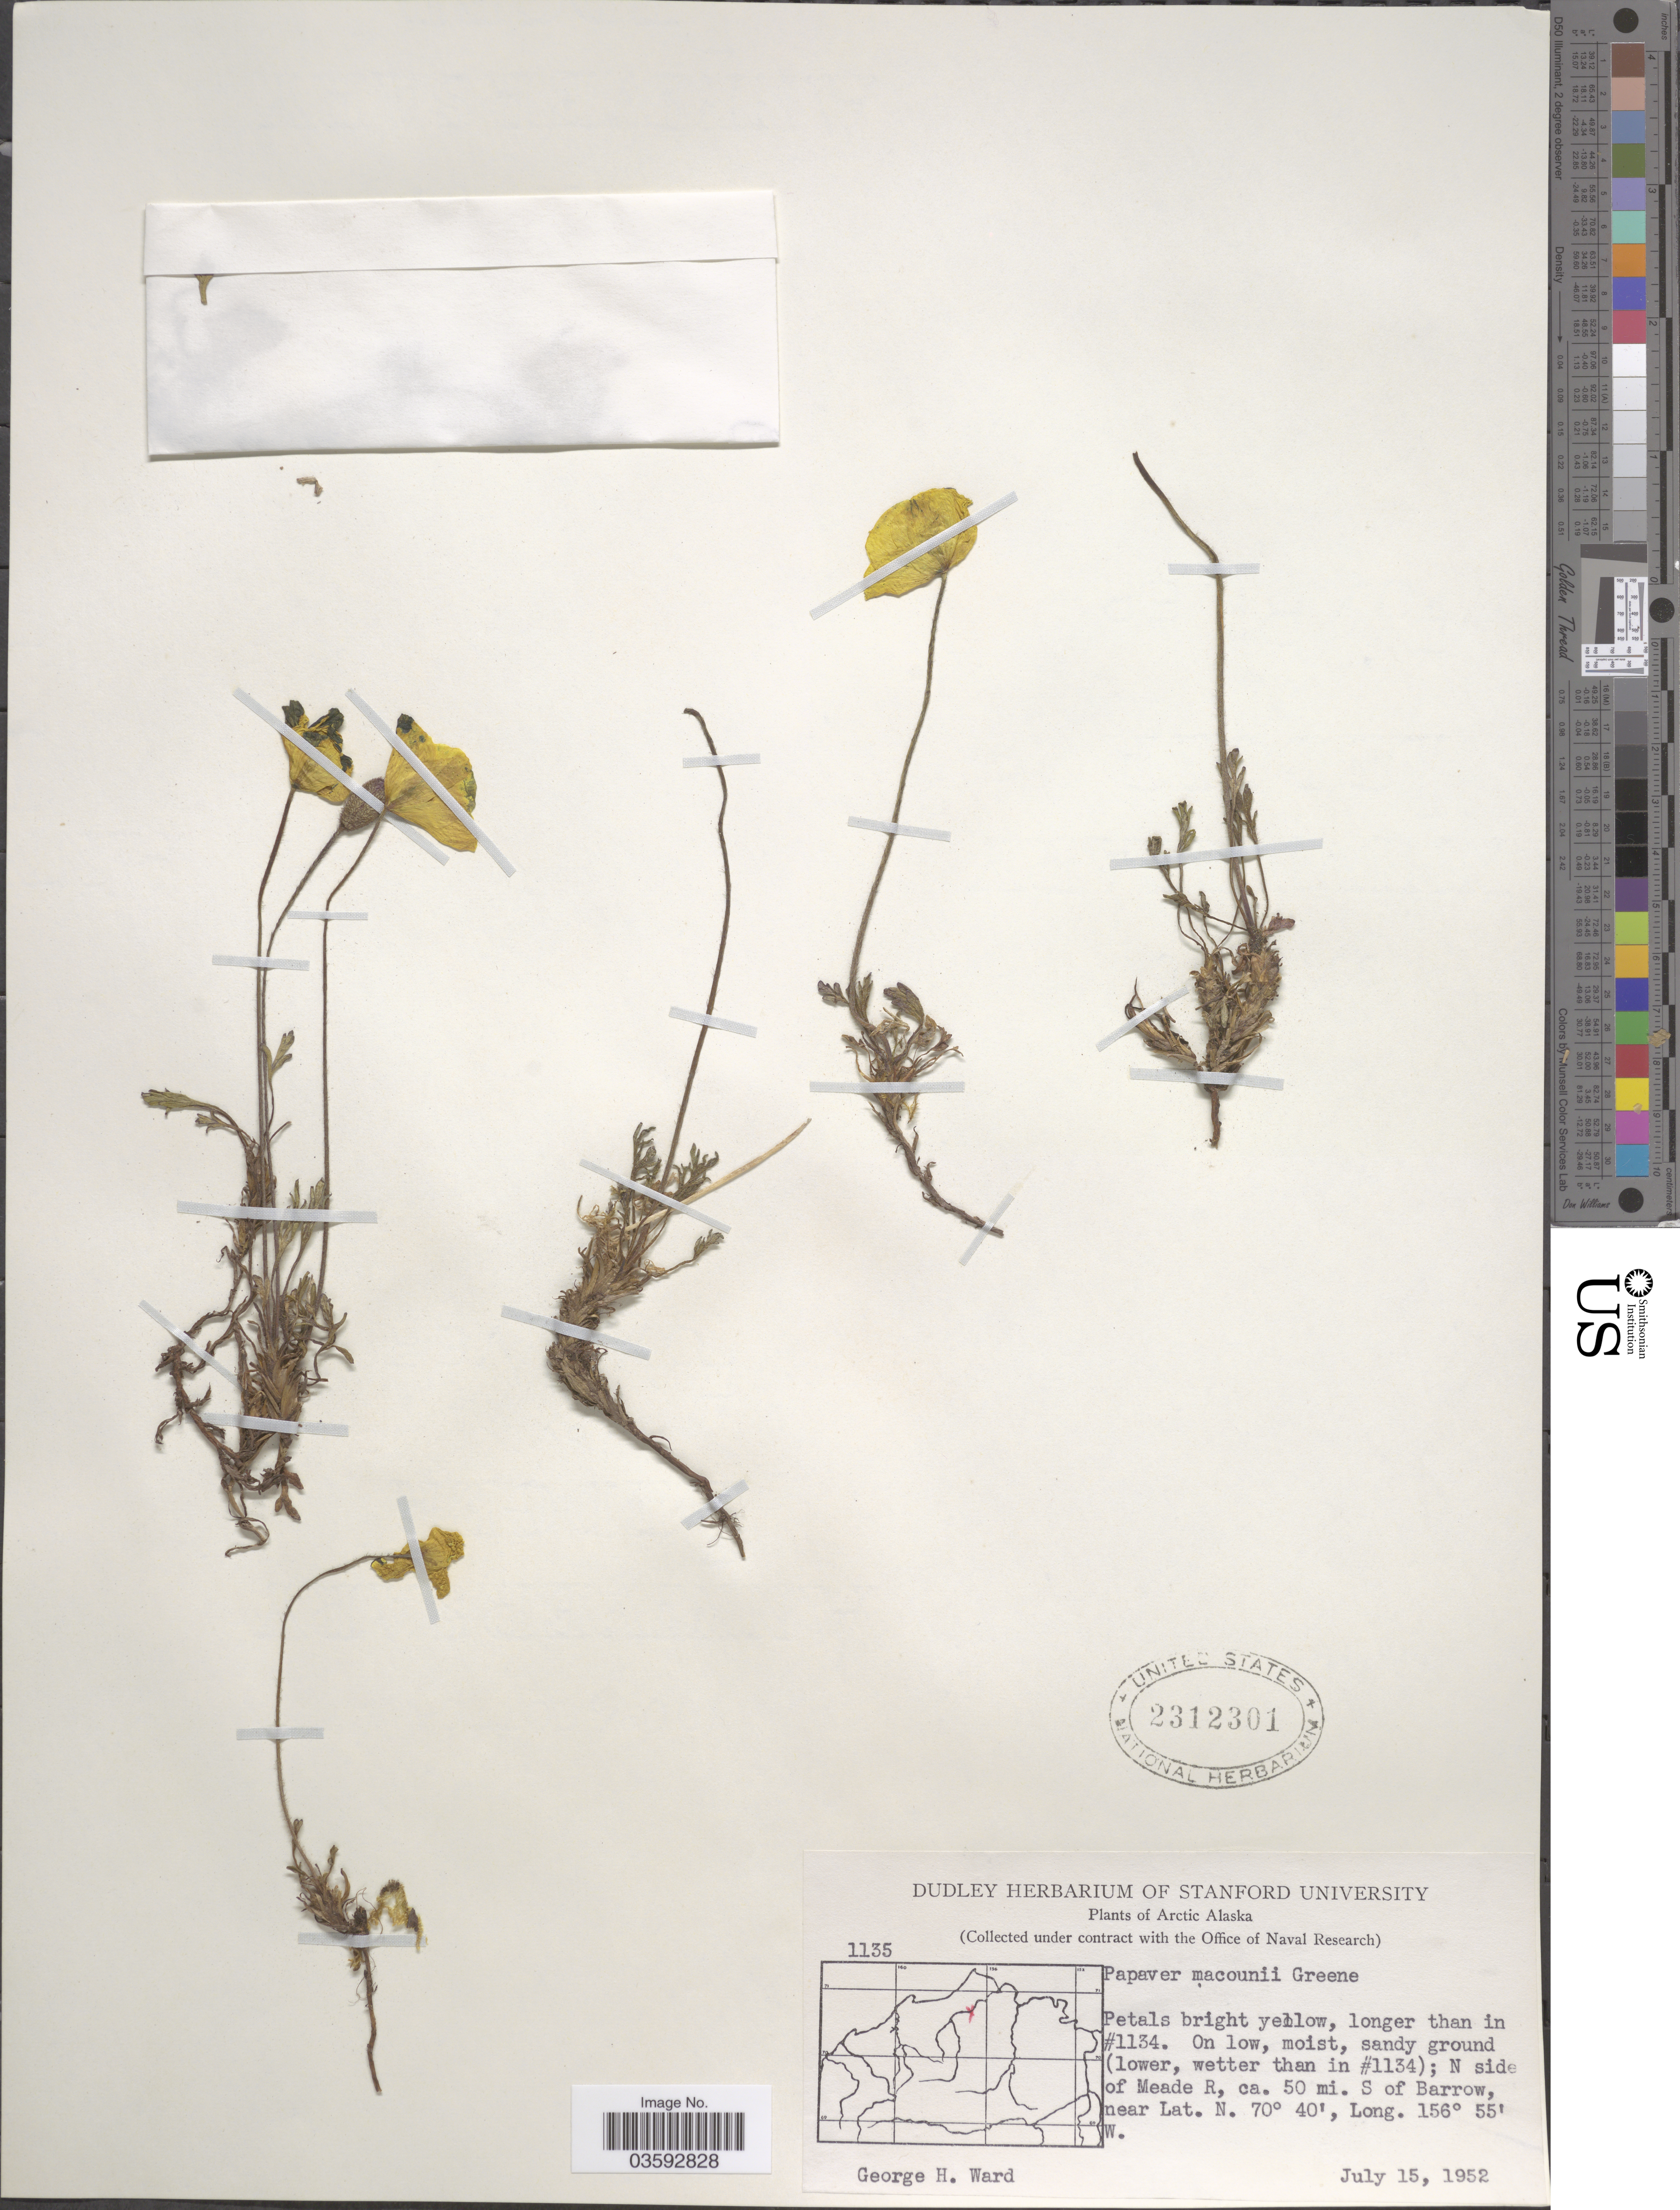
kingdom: Plantae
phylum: Tracheophyta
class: Magnoliopsida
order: Ranunculales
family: Papaveraceae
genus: Papaver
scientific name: Papaver macounii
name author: Greene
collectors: G. H. Ward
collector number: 1135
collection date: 1952-07-15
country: United States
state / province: Alaska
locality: Arctic Alaska. N side of Meade R, ca. 50 mi. S of Barrow.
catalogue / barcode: US 2312301